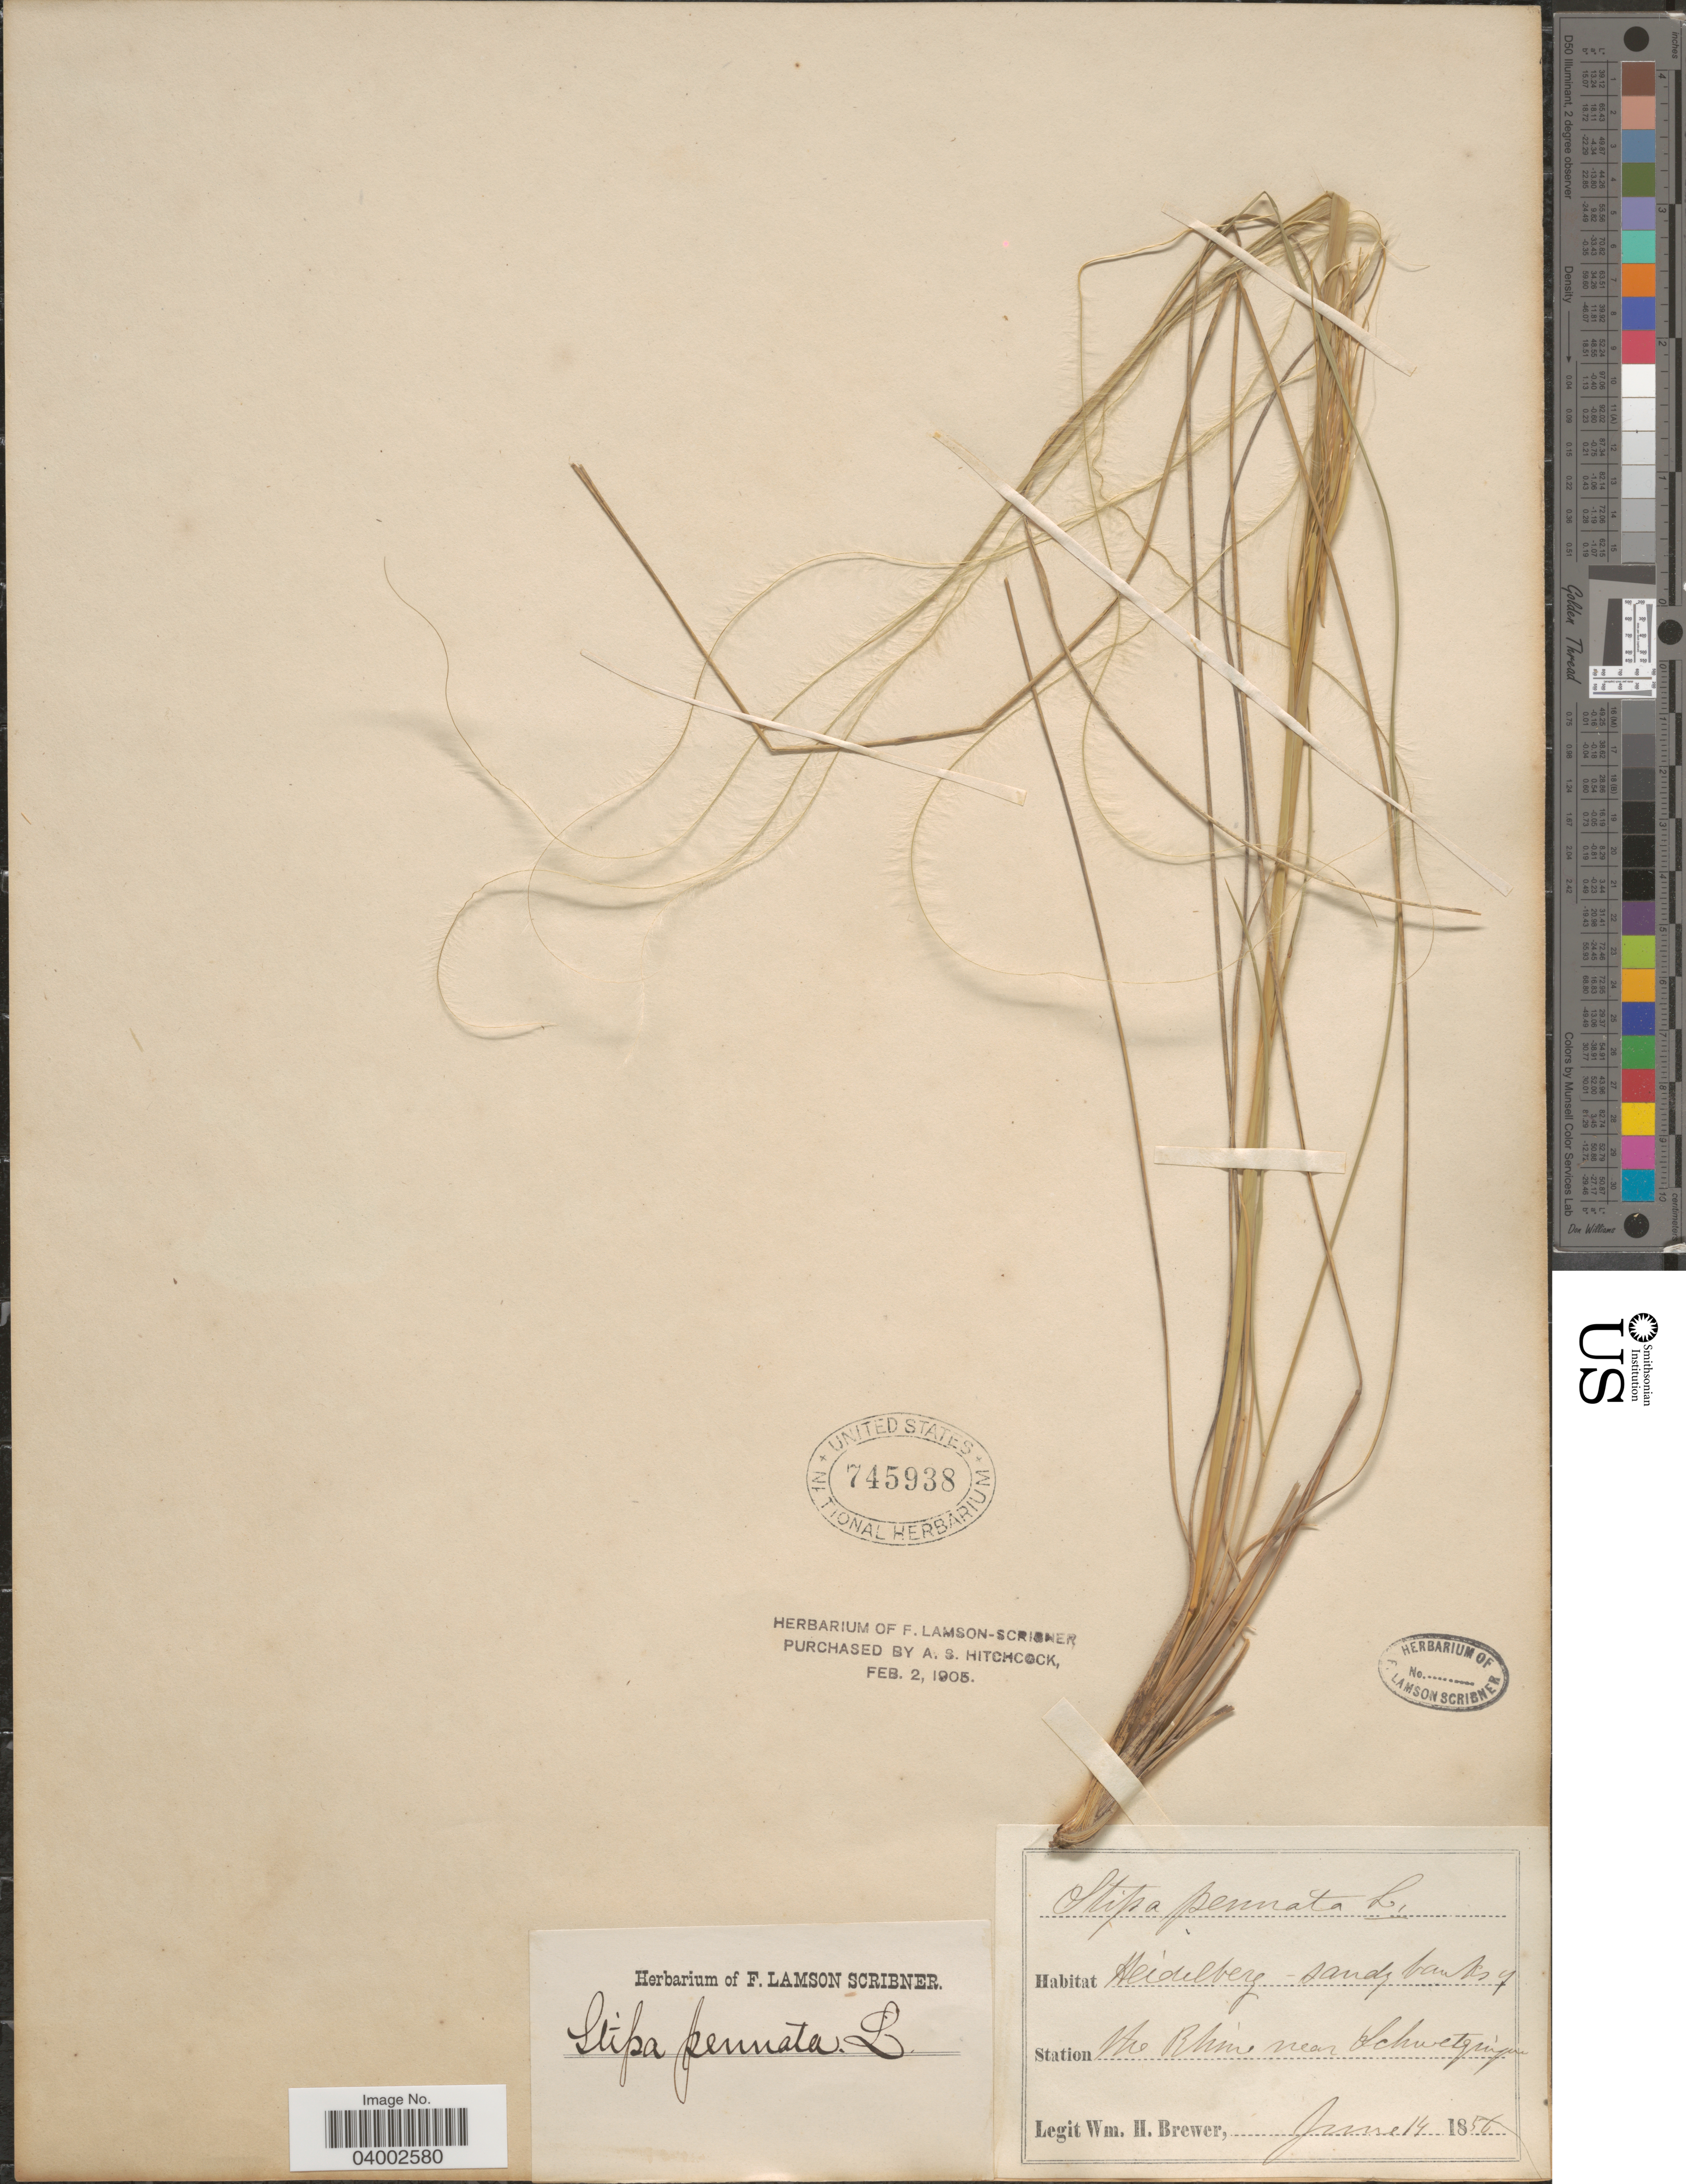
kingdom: Plantae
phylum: Tracheophyta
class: Liliopsida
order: Poales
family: Poaceae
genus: Stipa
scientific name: Stipa pennata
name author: L.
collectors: W. H. Brewer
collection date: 1856-06-14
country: Germany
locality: Heidelberg - sandy banks of the Rhine near Schwetzingen.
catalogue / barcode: US 745938